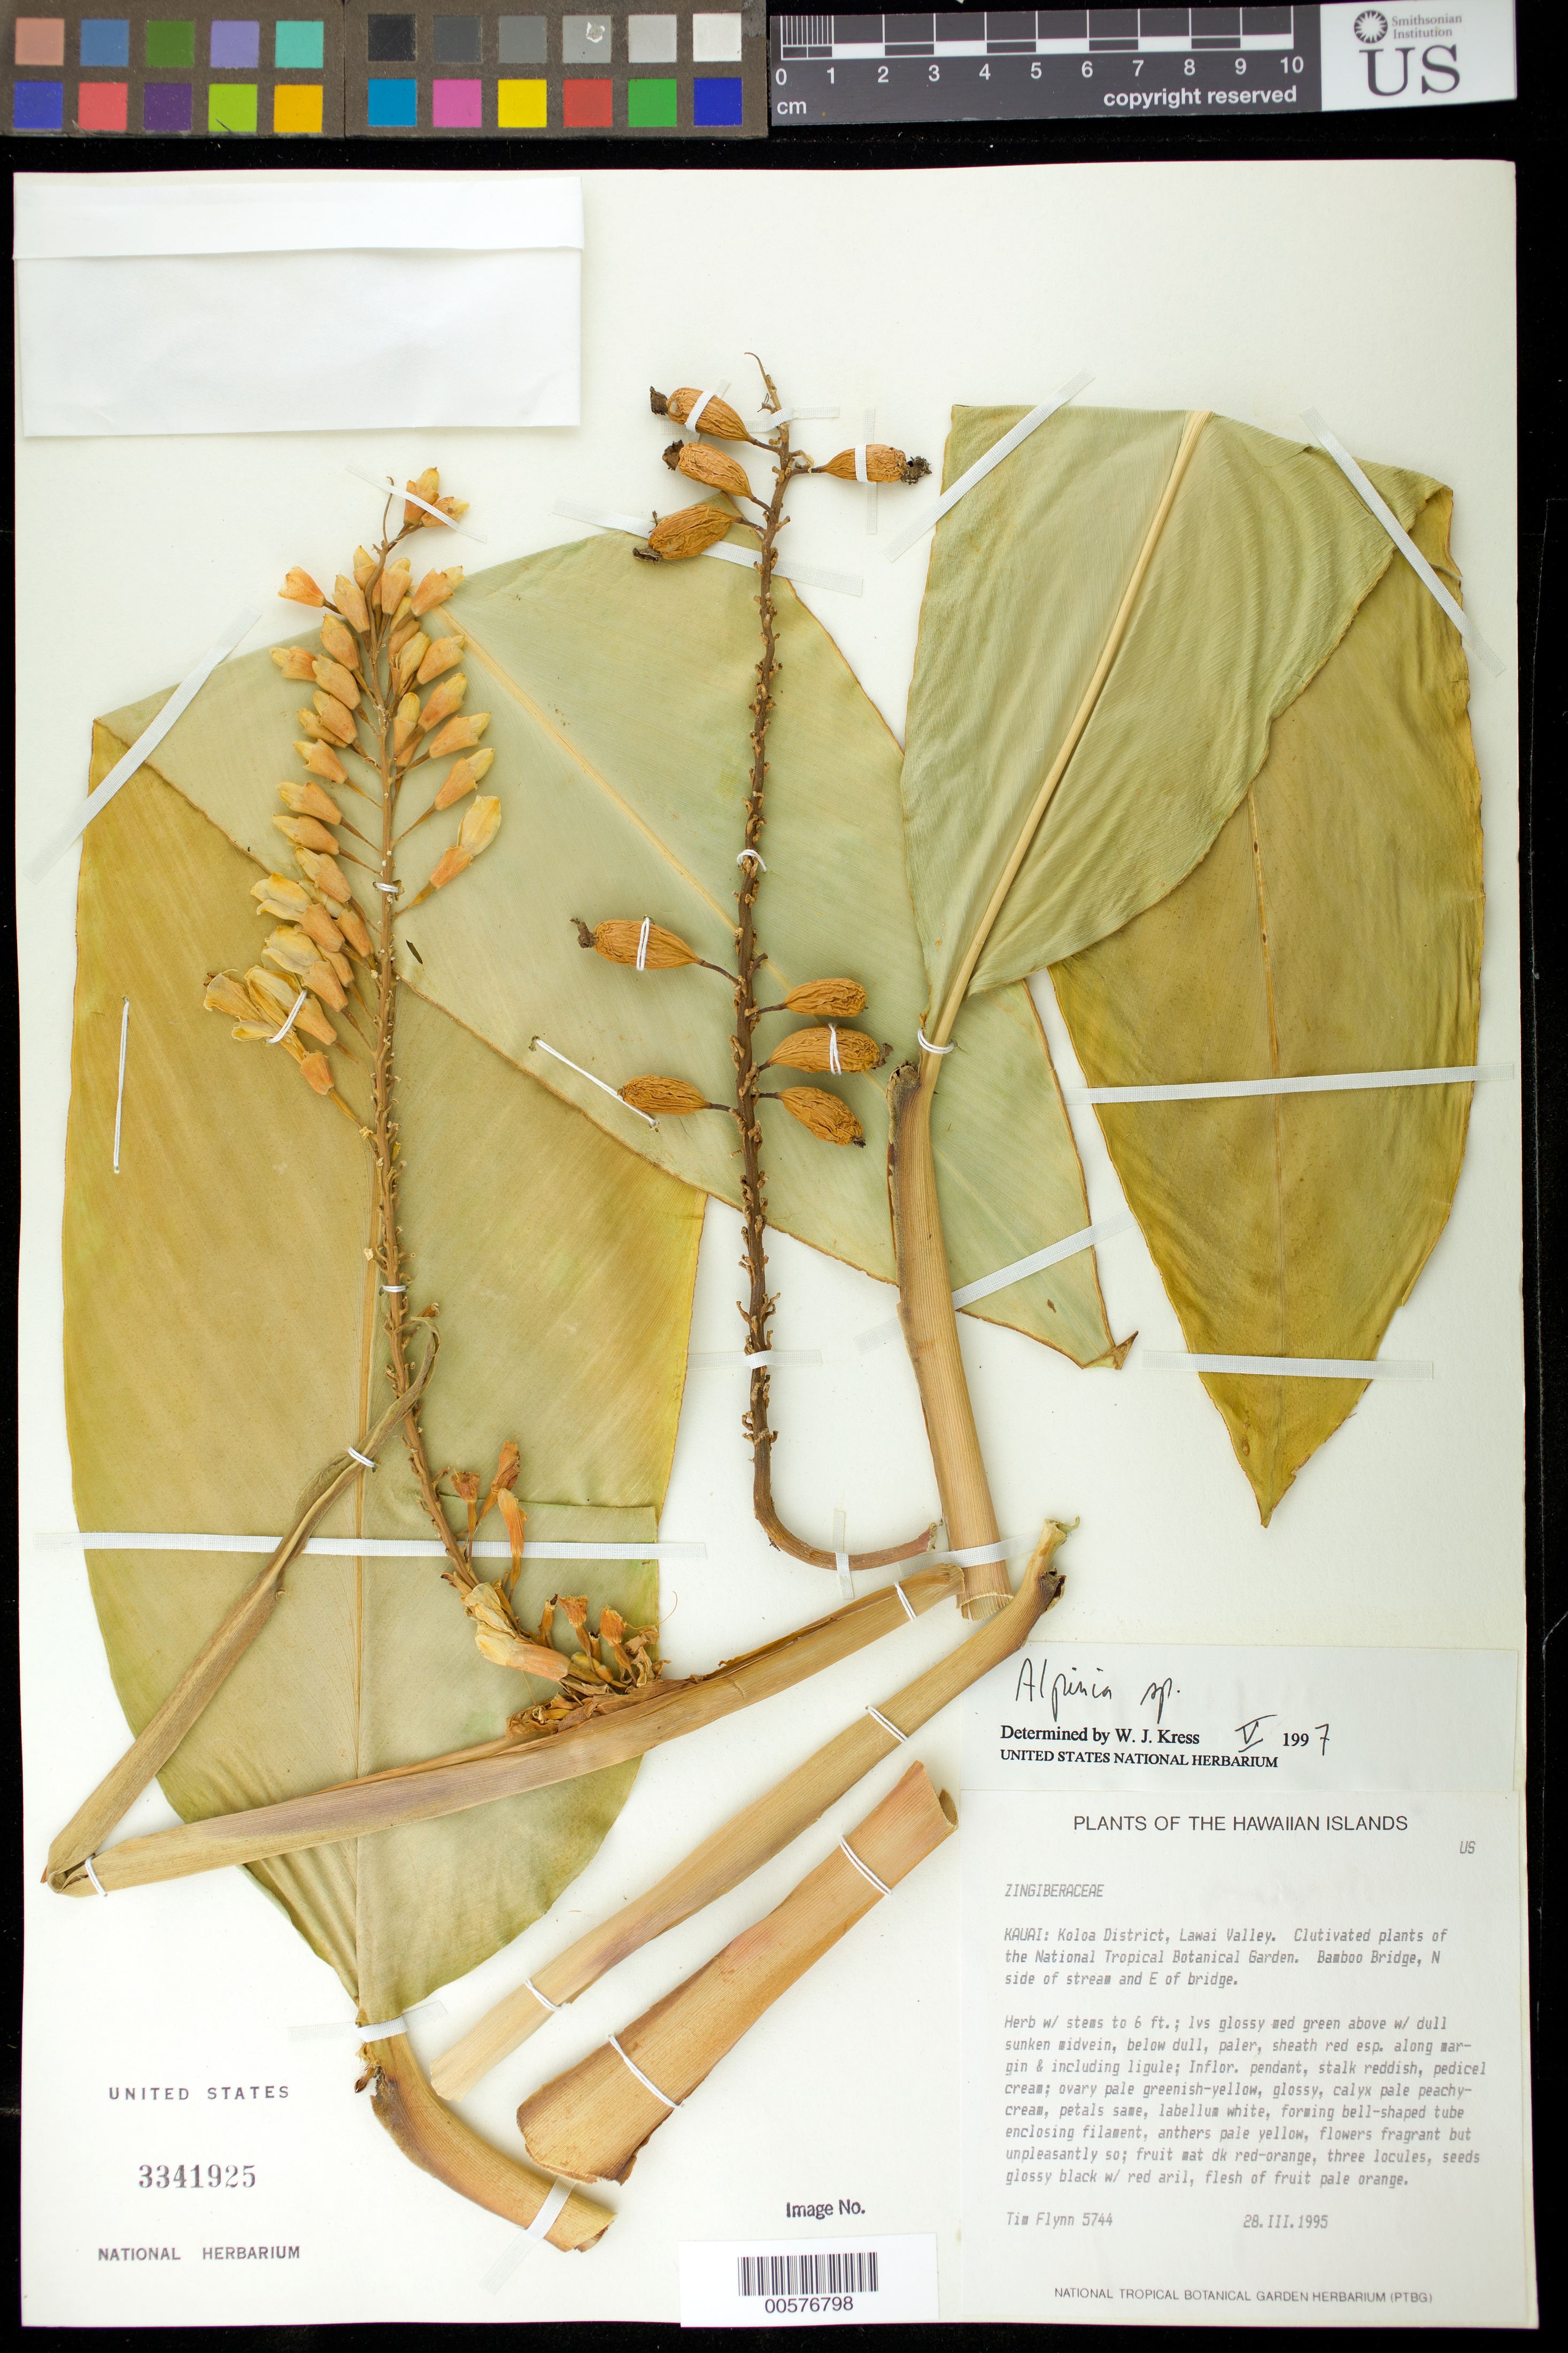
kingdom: Plantae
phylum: Tracheophyta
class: Liliopsida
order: Zingiberales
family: Zingiberaceae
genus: Alpinia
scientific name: Alpinia sp.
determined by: Kress, W. J., (US), Smithsonian Institution - National Museum of Natural History (UNITED STATES)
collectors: T. W. Flynn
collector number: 5744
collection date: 1995-03-28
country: United States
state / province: Hawaii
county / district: Kauai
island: Kaua'i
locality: Kauai: Koloa District, Lawai Valley. Clutivated plants of the National Triopical Botanical Garden. Bamboo Bridge, N. side of stream and E of bridge.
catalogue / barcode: US 3341925